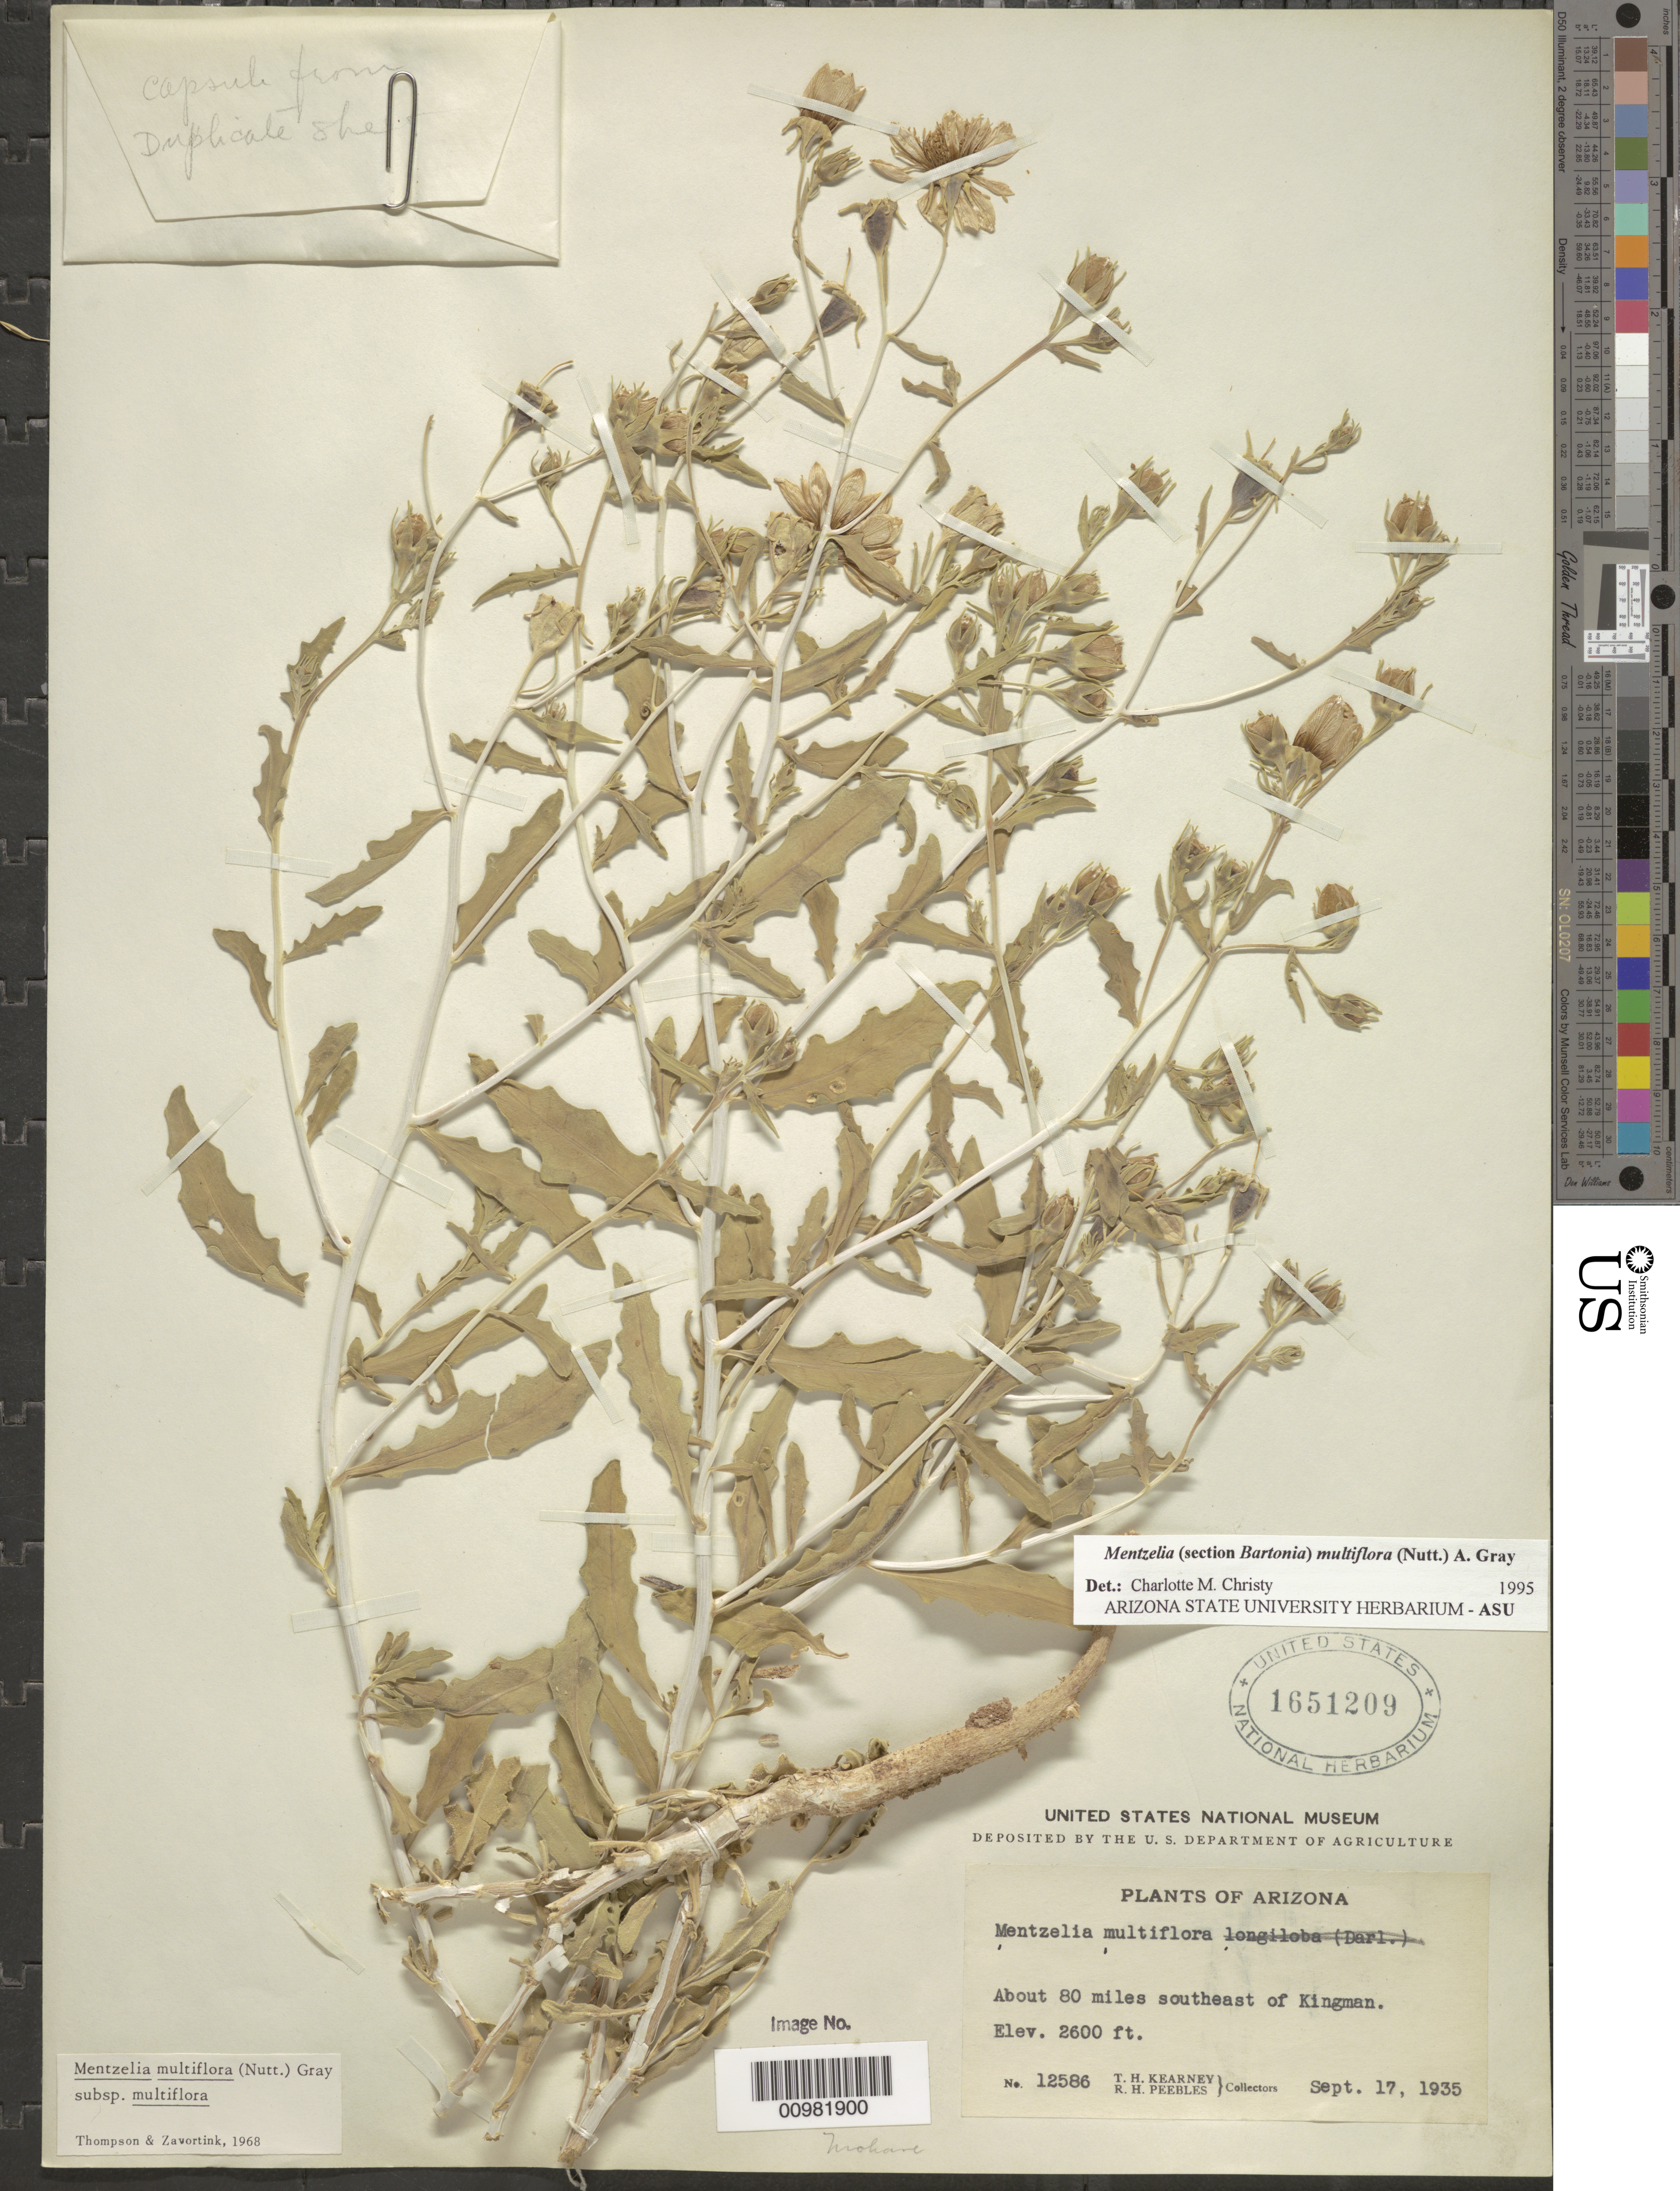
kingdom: Plantae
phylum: Tracheophyta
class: Magnoliopsida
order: Cornales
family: Loasaceae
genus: Mentzelia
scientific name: Mentzelia multiflora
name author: (Nutt.) A. Gray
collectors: T. H. Kearney & R. H. Peebles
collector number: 12586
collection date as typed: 17 Sep 1935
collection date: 1935-09-17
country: United States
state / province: Arizona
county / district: Mohave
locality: About 80 mi. SE of Kingman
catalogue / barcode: US 12586